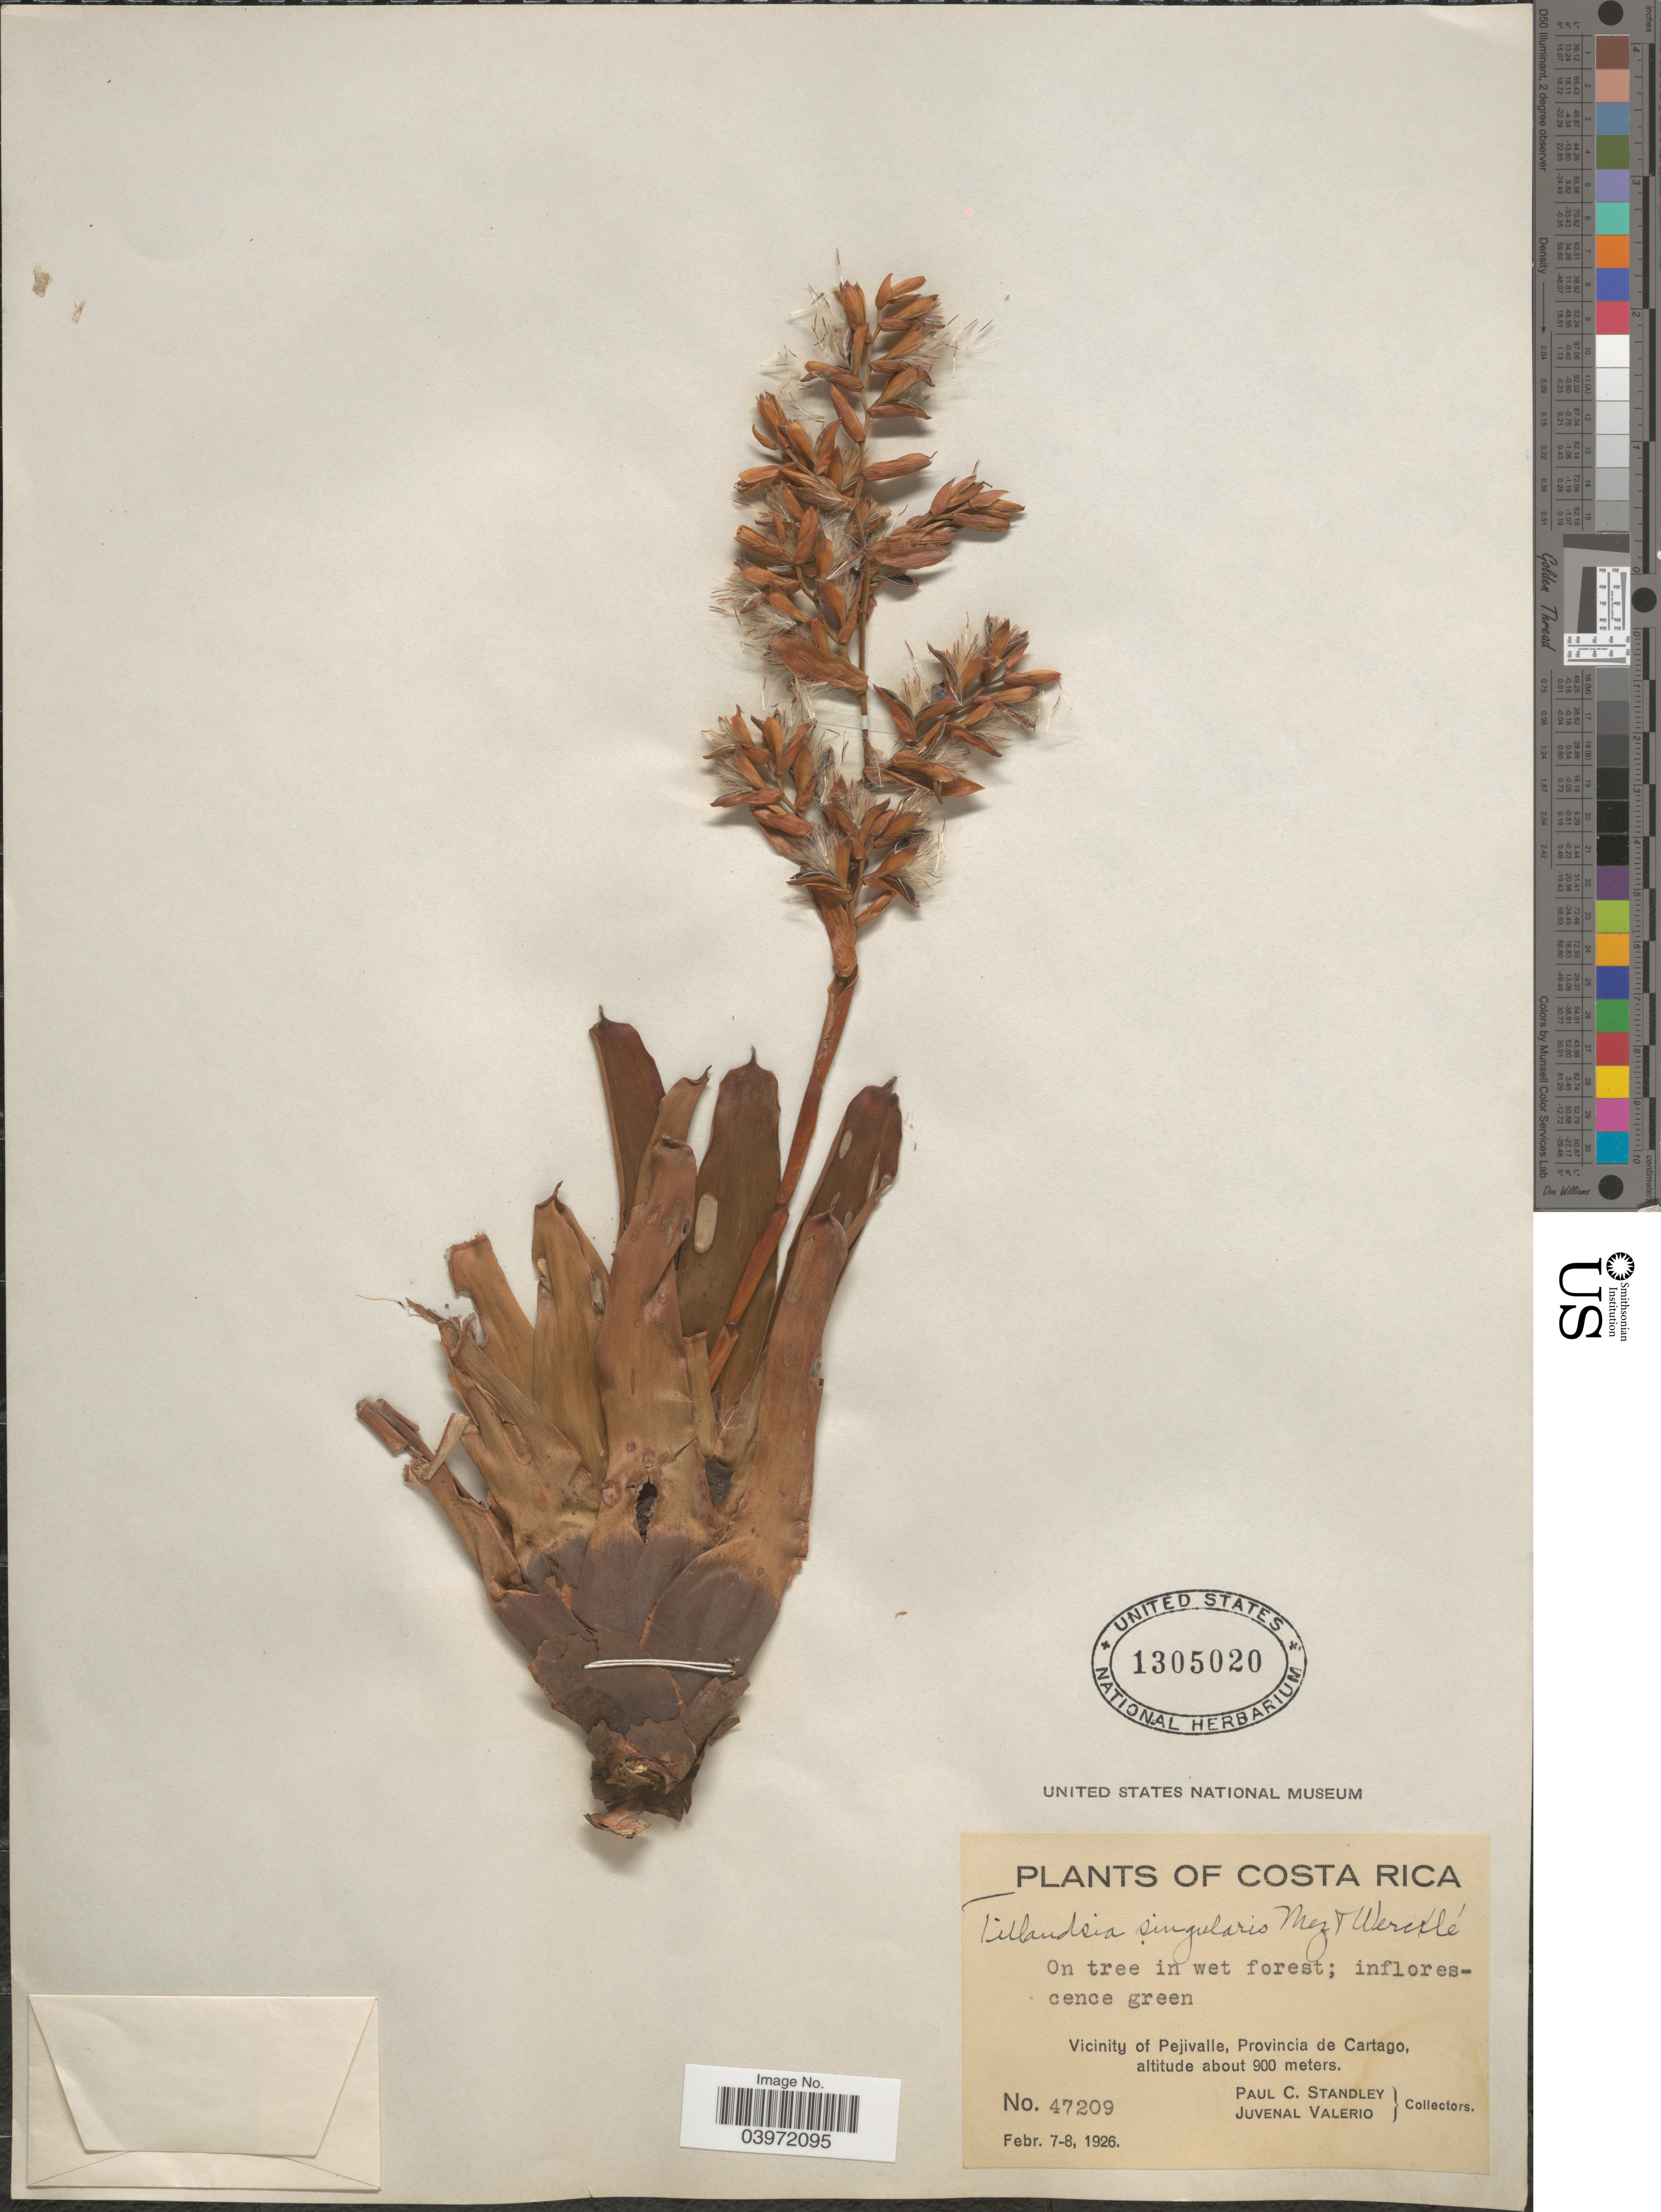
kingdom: Plantae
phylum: Tracheophyta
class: Liliopsida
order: Poales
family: Bromeliaceae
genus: Tillandsia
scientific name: Tillandsia singularis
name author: Mez & Wercklé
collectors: P. C. Standley & J. Valerio R.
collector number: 47209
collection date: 1926-02-07/1926-02-08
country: Costa Rica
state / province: Cartago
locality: Vicinity of Pejivalle.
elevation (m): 900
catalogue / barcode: US 1305020